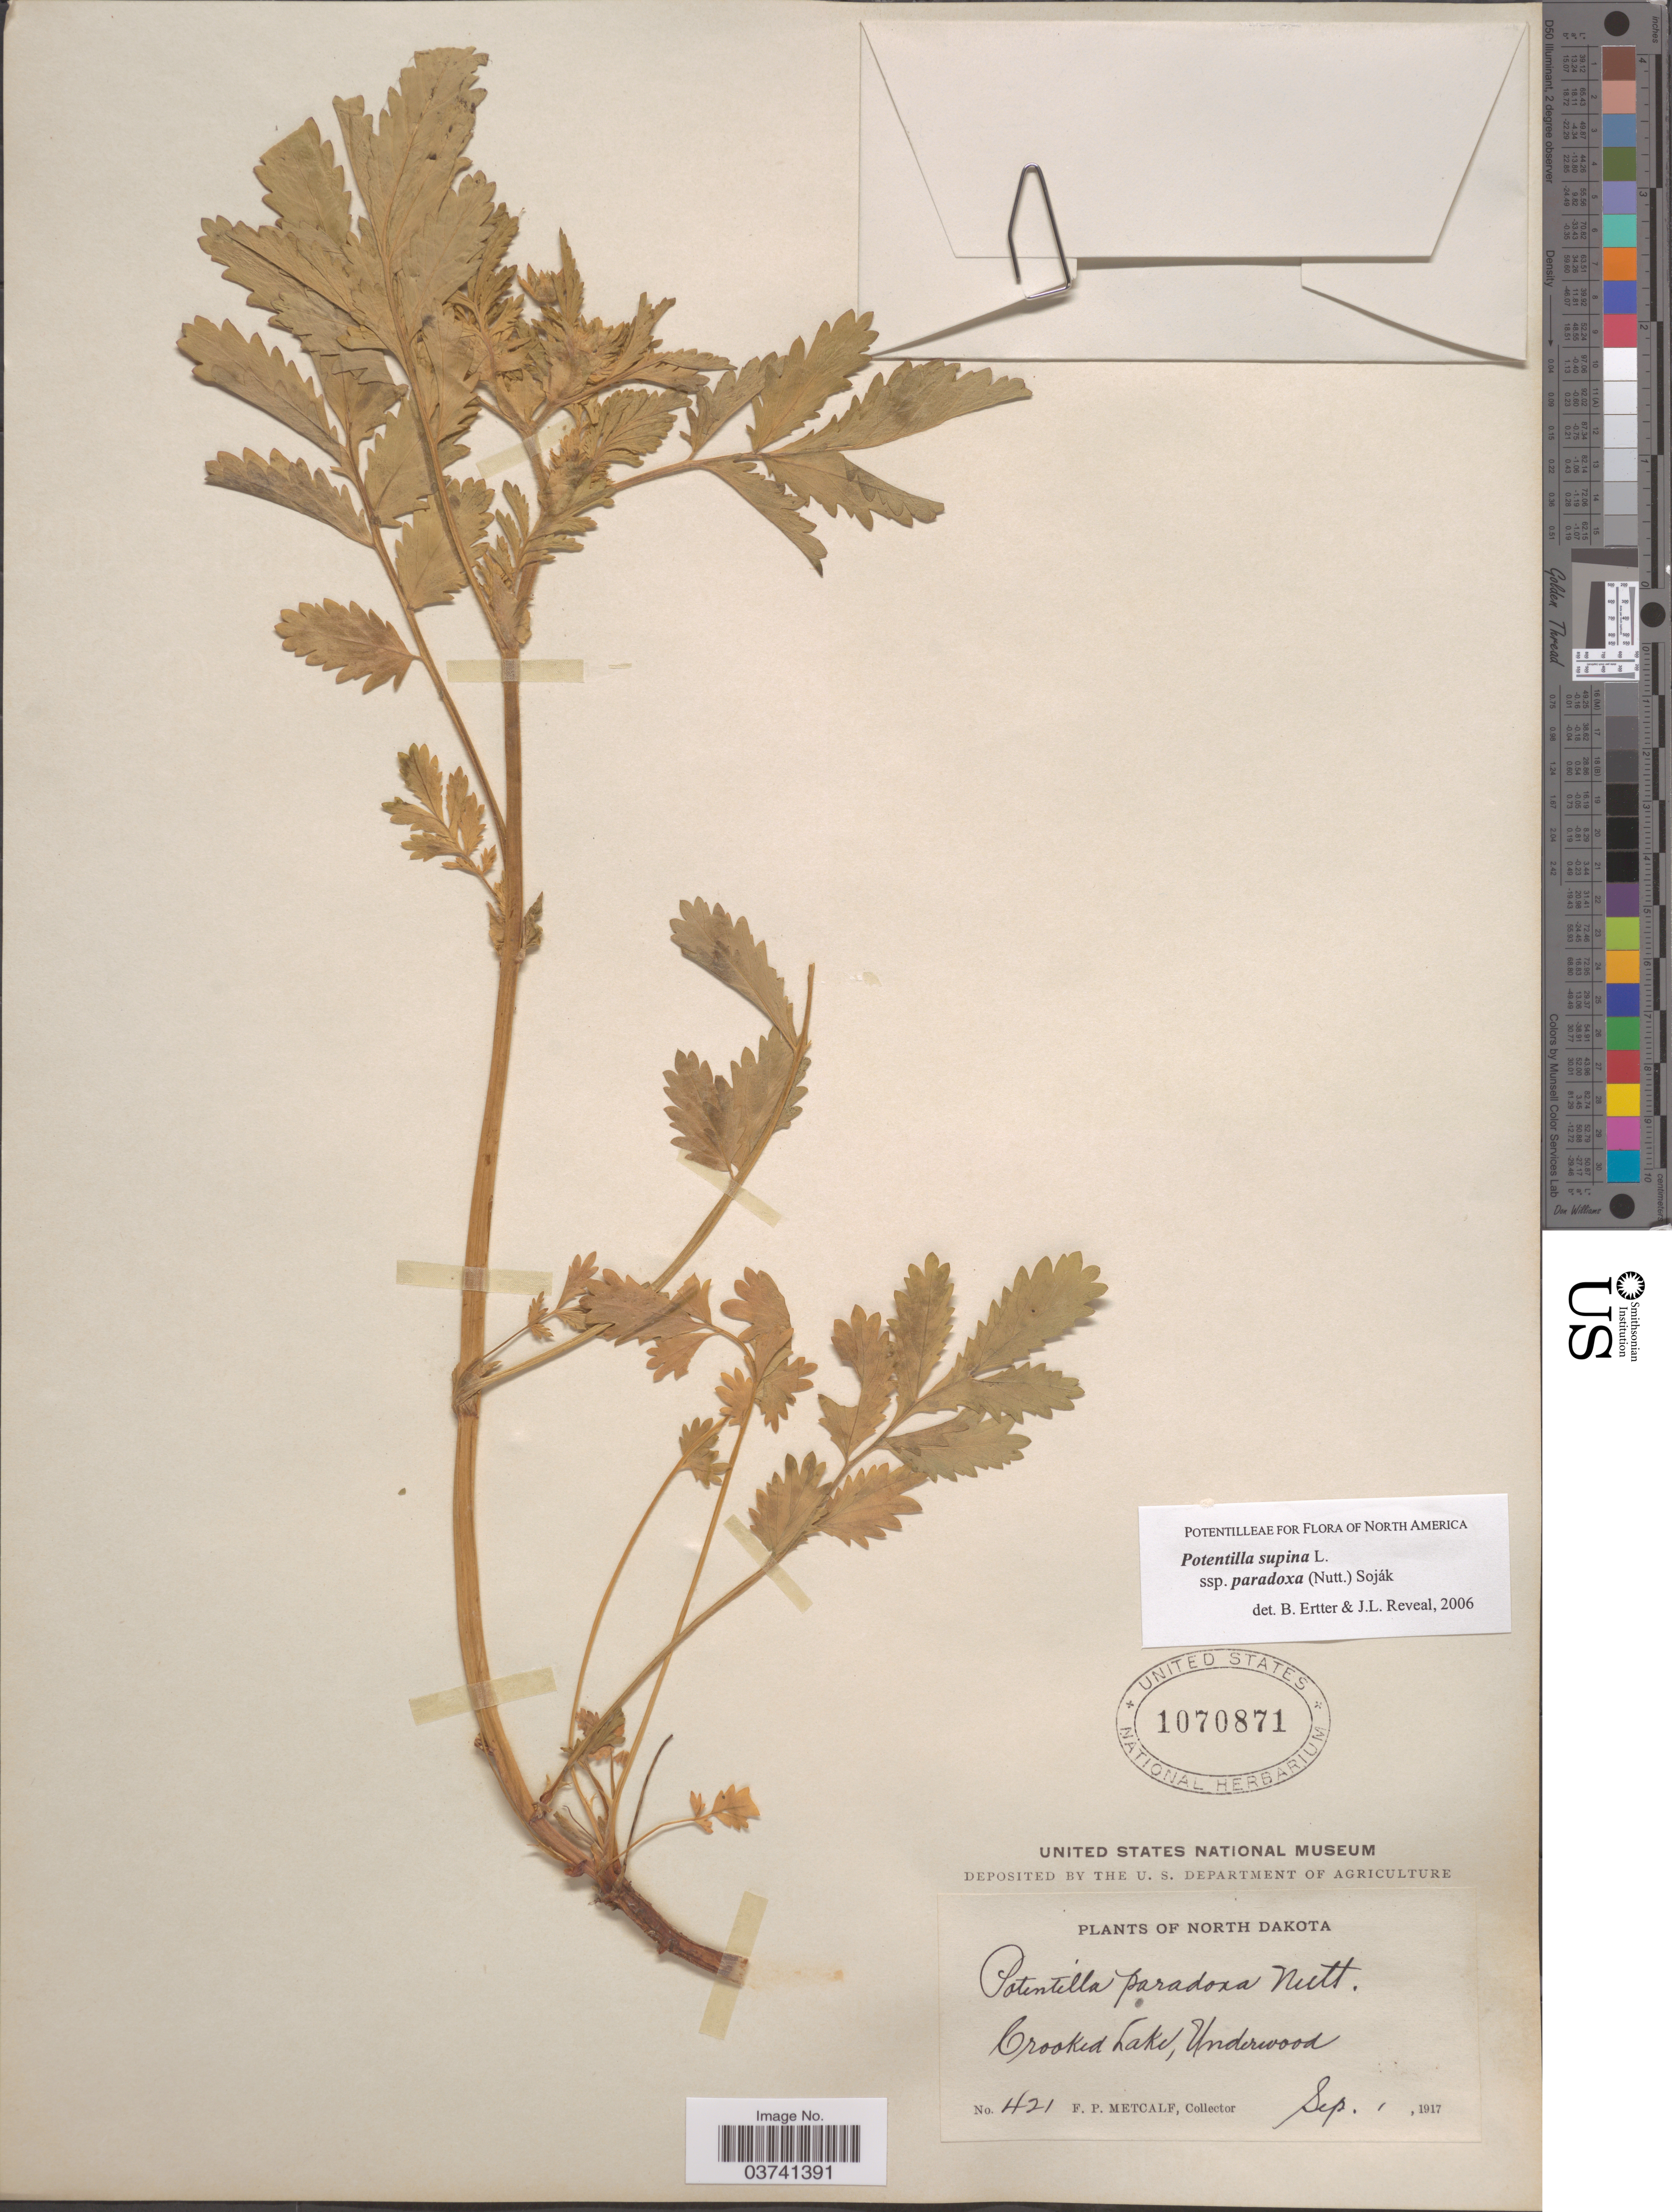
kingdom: Plantae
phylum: Tracheophyta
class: Magnoliopsida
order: Rosales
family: Rosaceae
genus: Potentilla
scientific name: Potentilla supina subsp. paradoxa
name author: (Nutt.) Soják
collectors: F. Metcalf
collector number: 421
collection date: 1917-09-01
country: United States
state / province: North Dakota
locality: Crooked Lake, Underwood.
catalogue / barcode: US 1070871